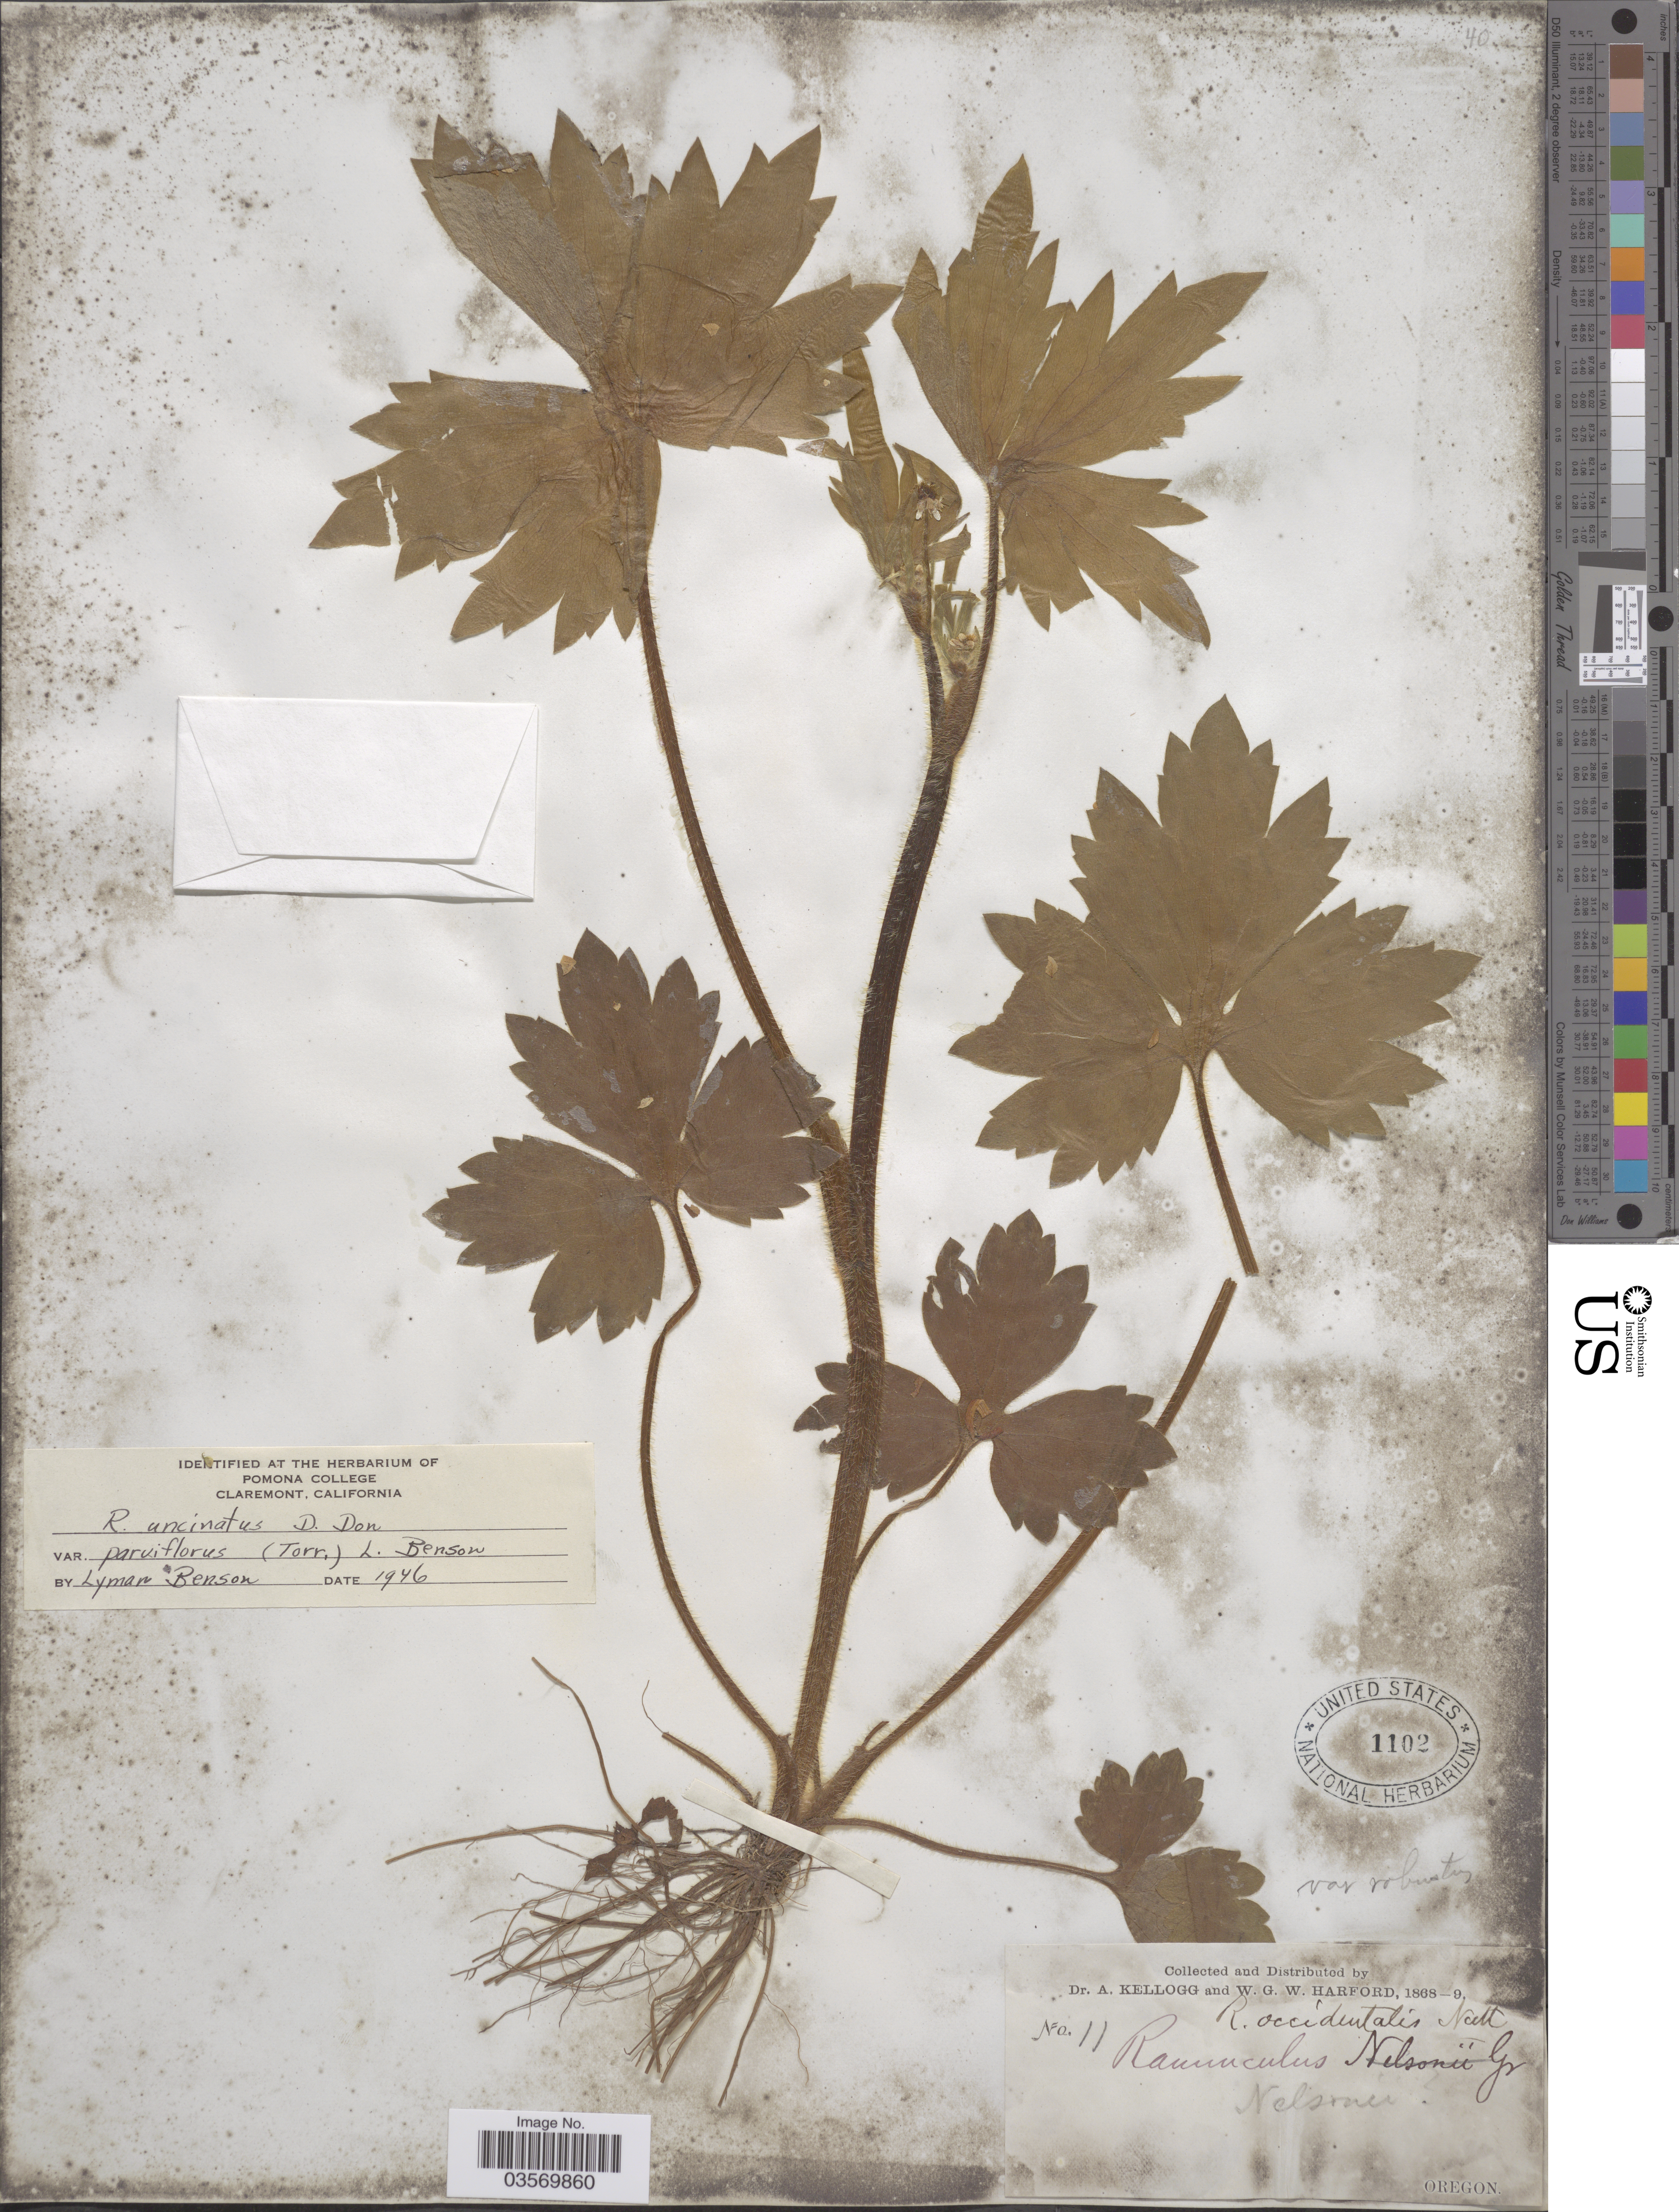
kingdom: Plantae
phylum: Tracheophyta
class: Magnoliopsida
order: Ranunculales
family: Ranunculaceae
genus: Ranunculus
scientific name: Ranunculus uncinatus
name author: D. Don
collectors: A. Kellogg & W. G. W. Harford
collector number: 11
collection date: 1868/1869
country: United States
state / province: Oregon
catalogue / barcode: US 1102